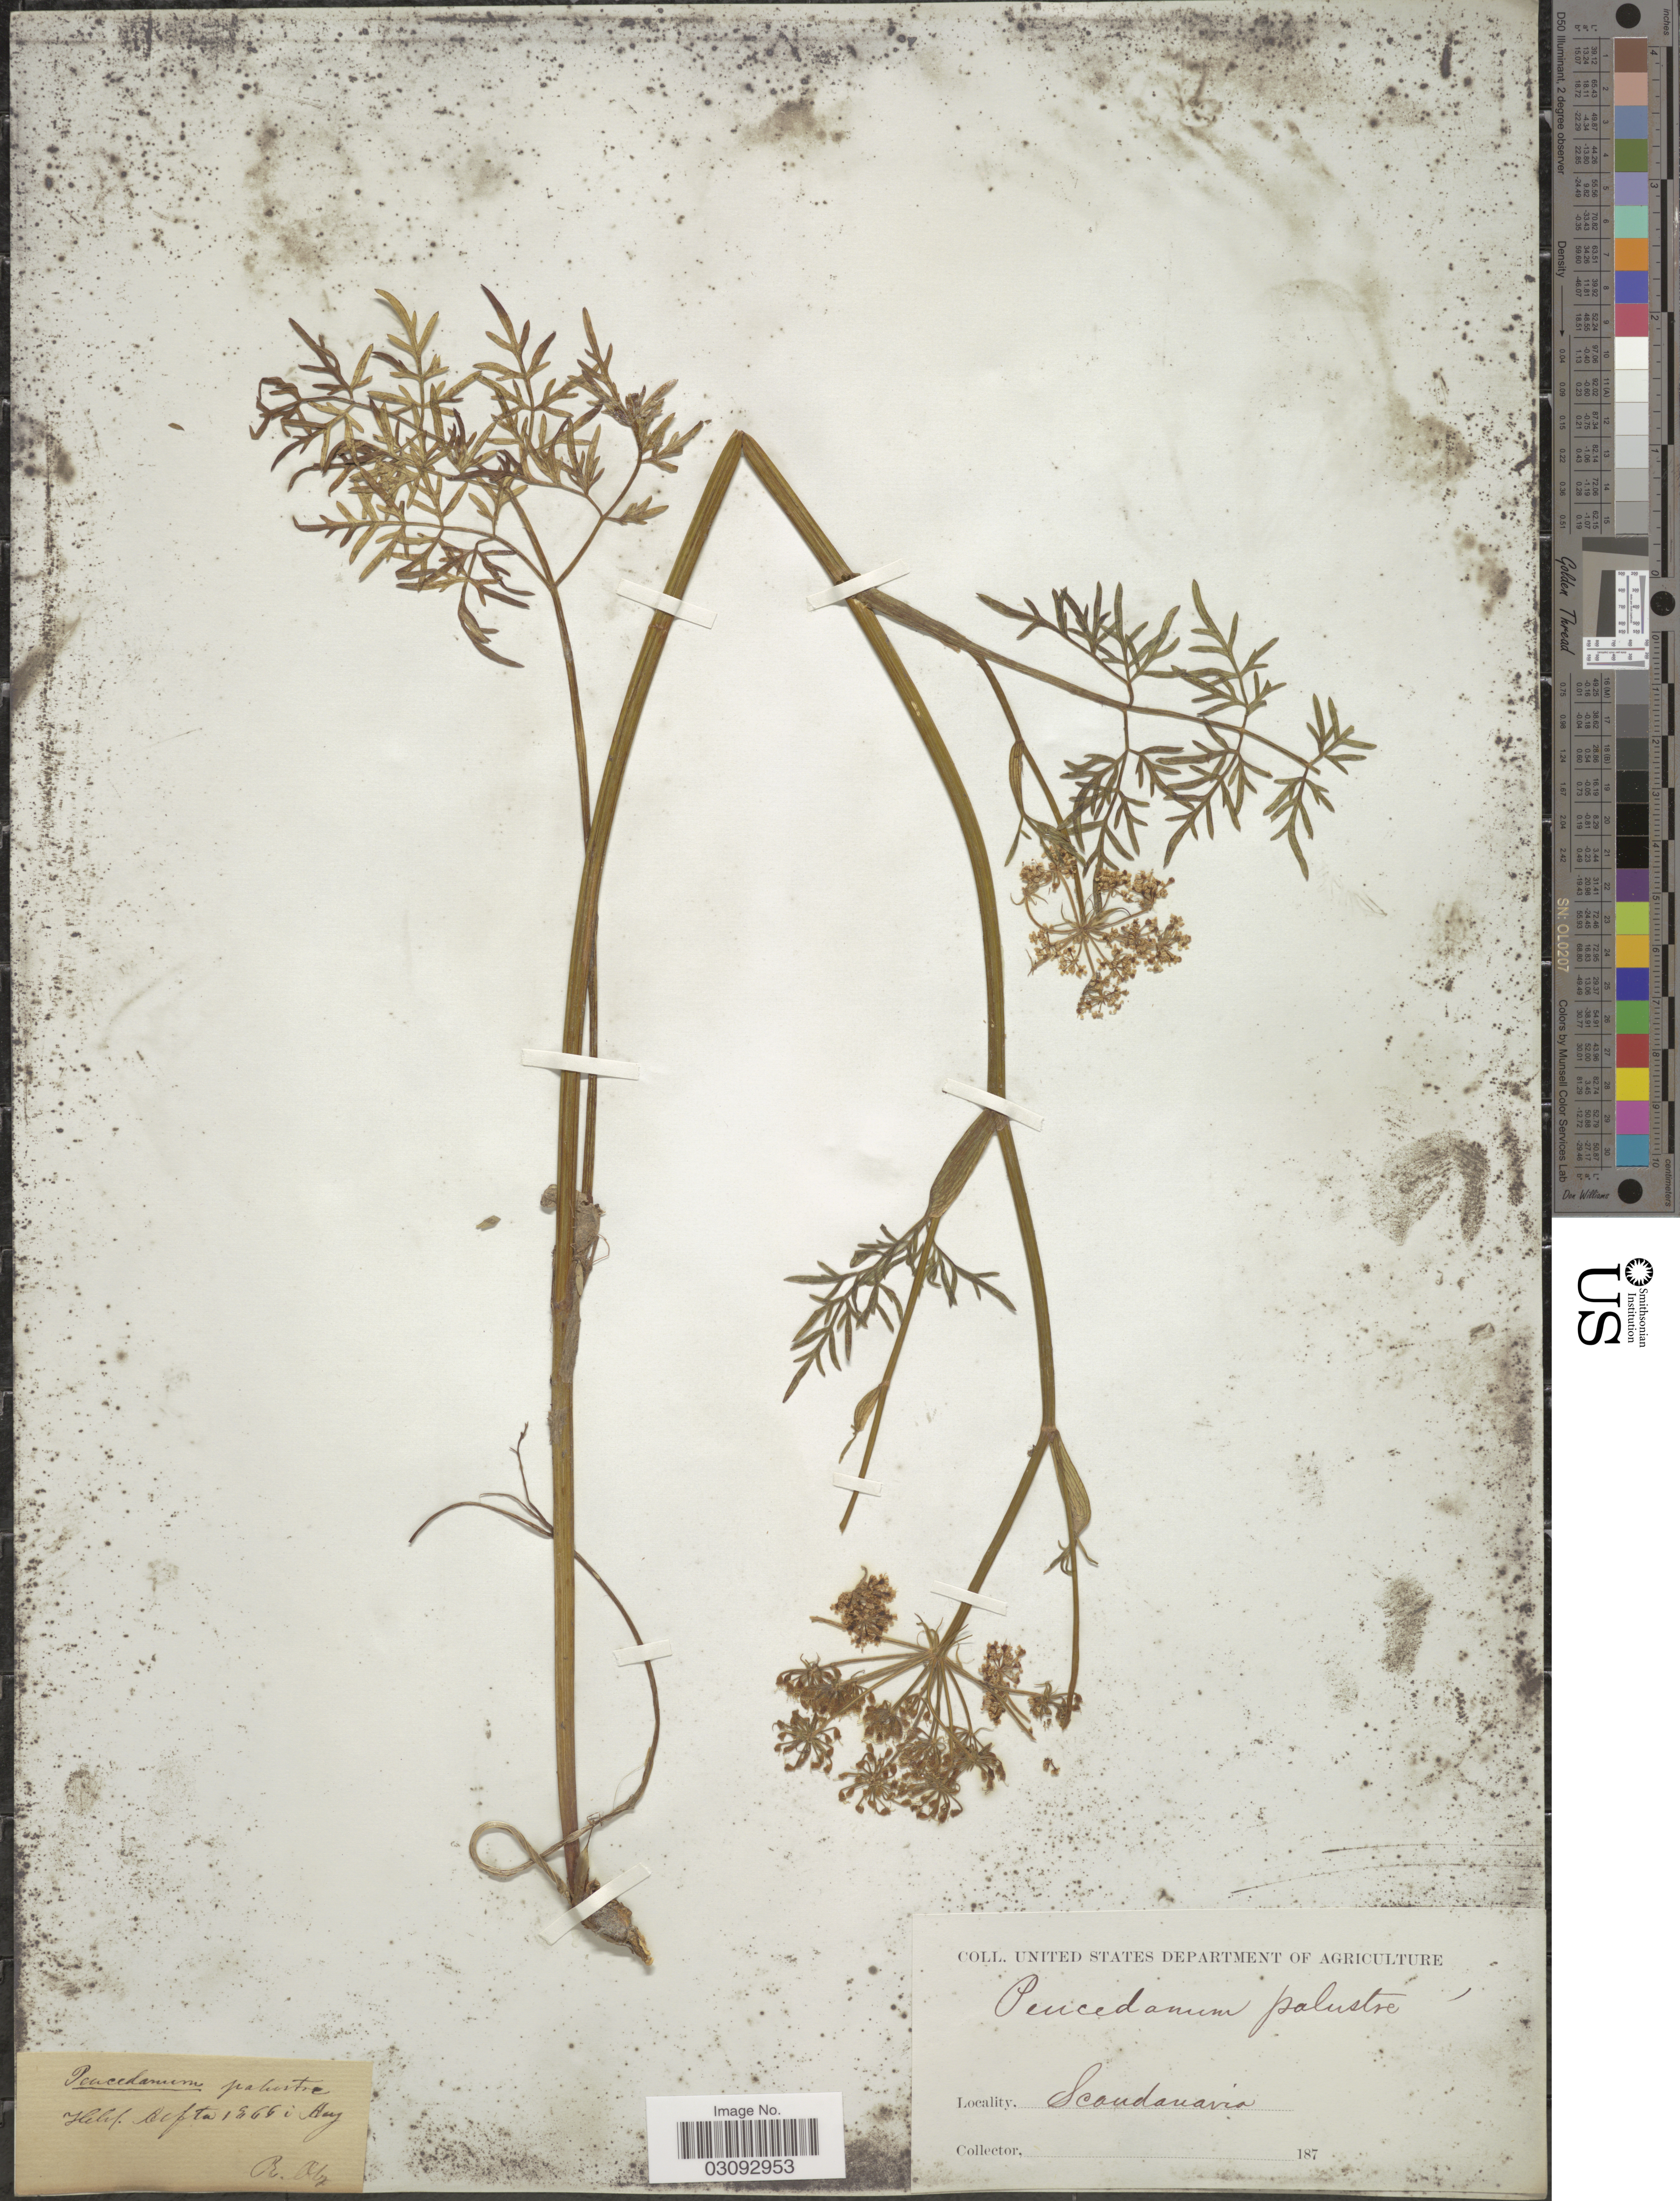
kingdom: Plantae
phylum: Tracheophyta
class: Magnoliopsida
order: Apiales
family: Apiaceae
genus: Peucedanum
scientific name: Peucedanum palustre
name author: (L.) Moench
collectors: R. Obg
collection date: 1866-08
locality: Scandanavia, Helif. Septa [interpreted]